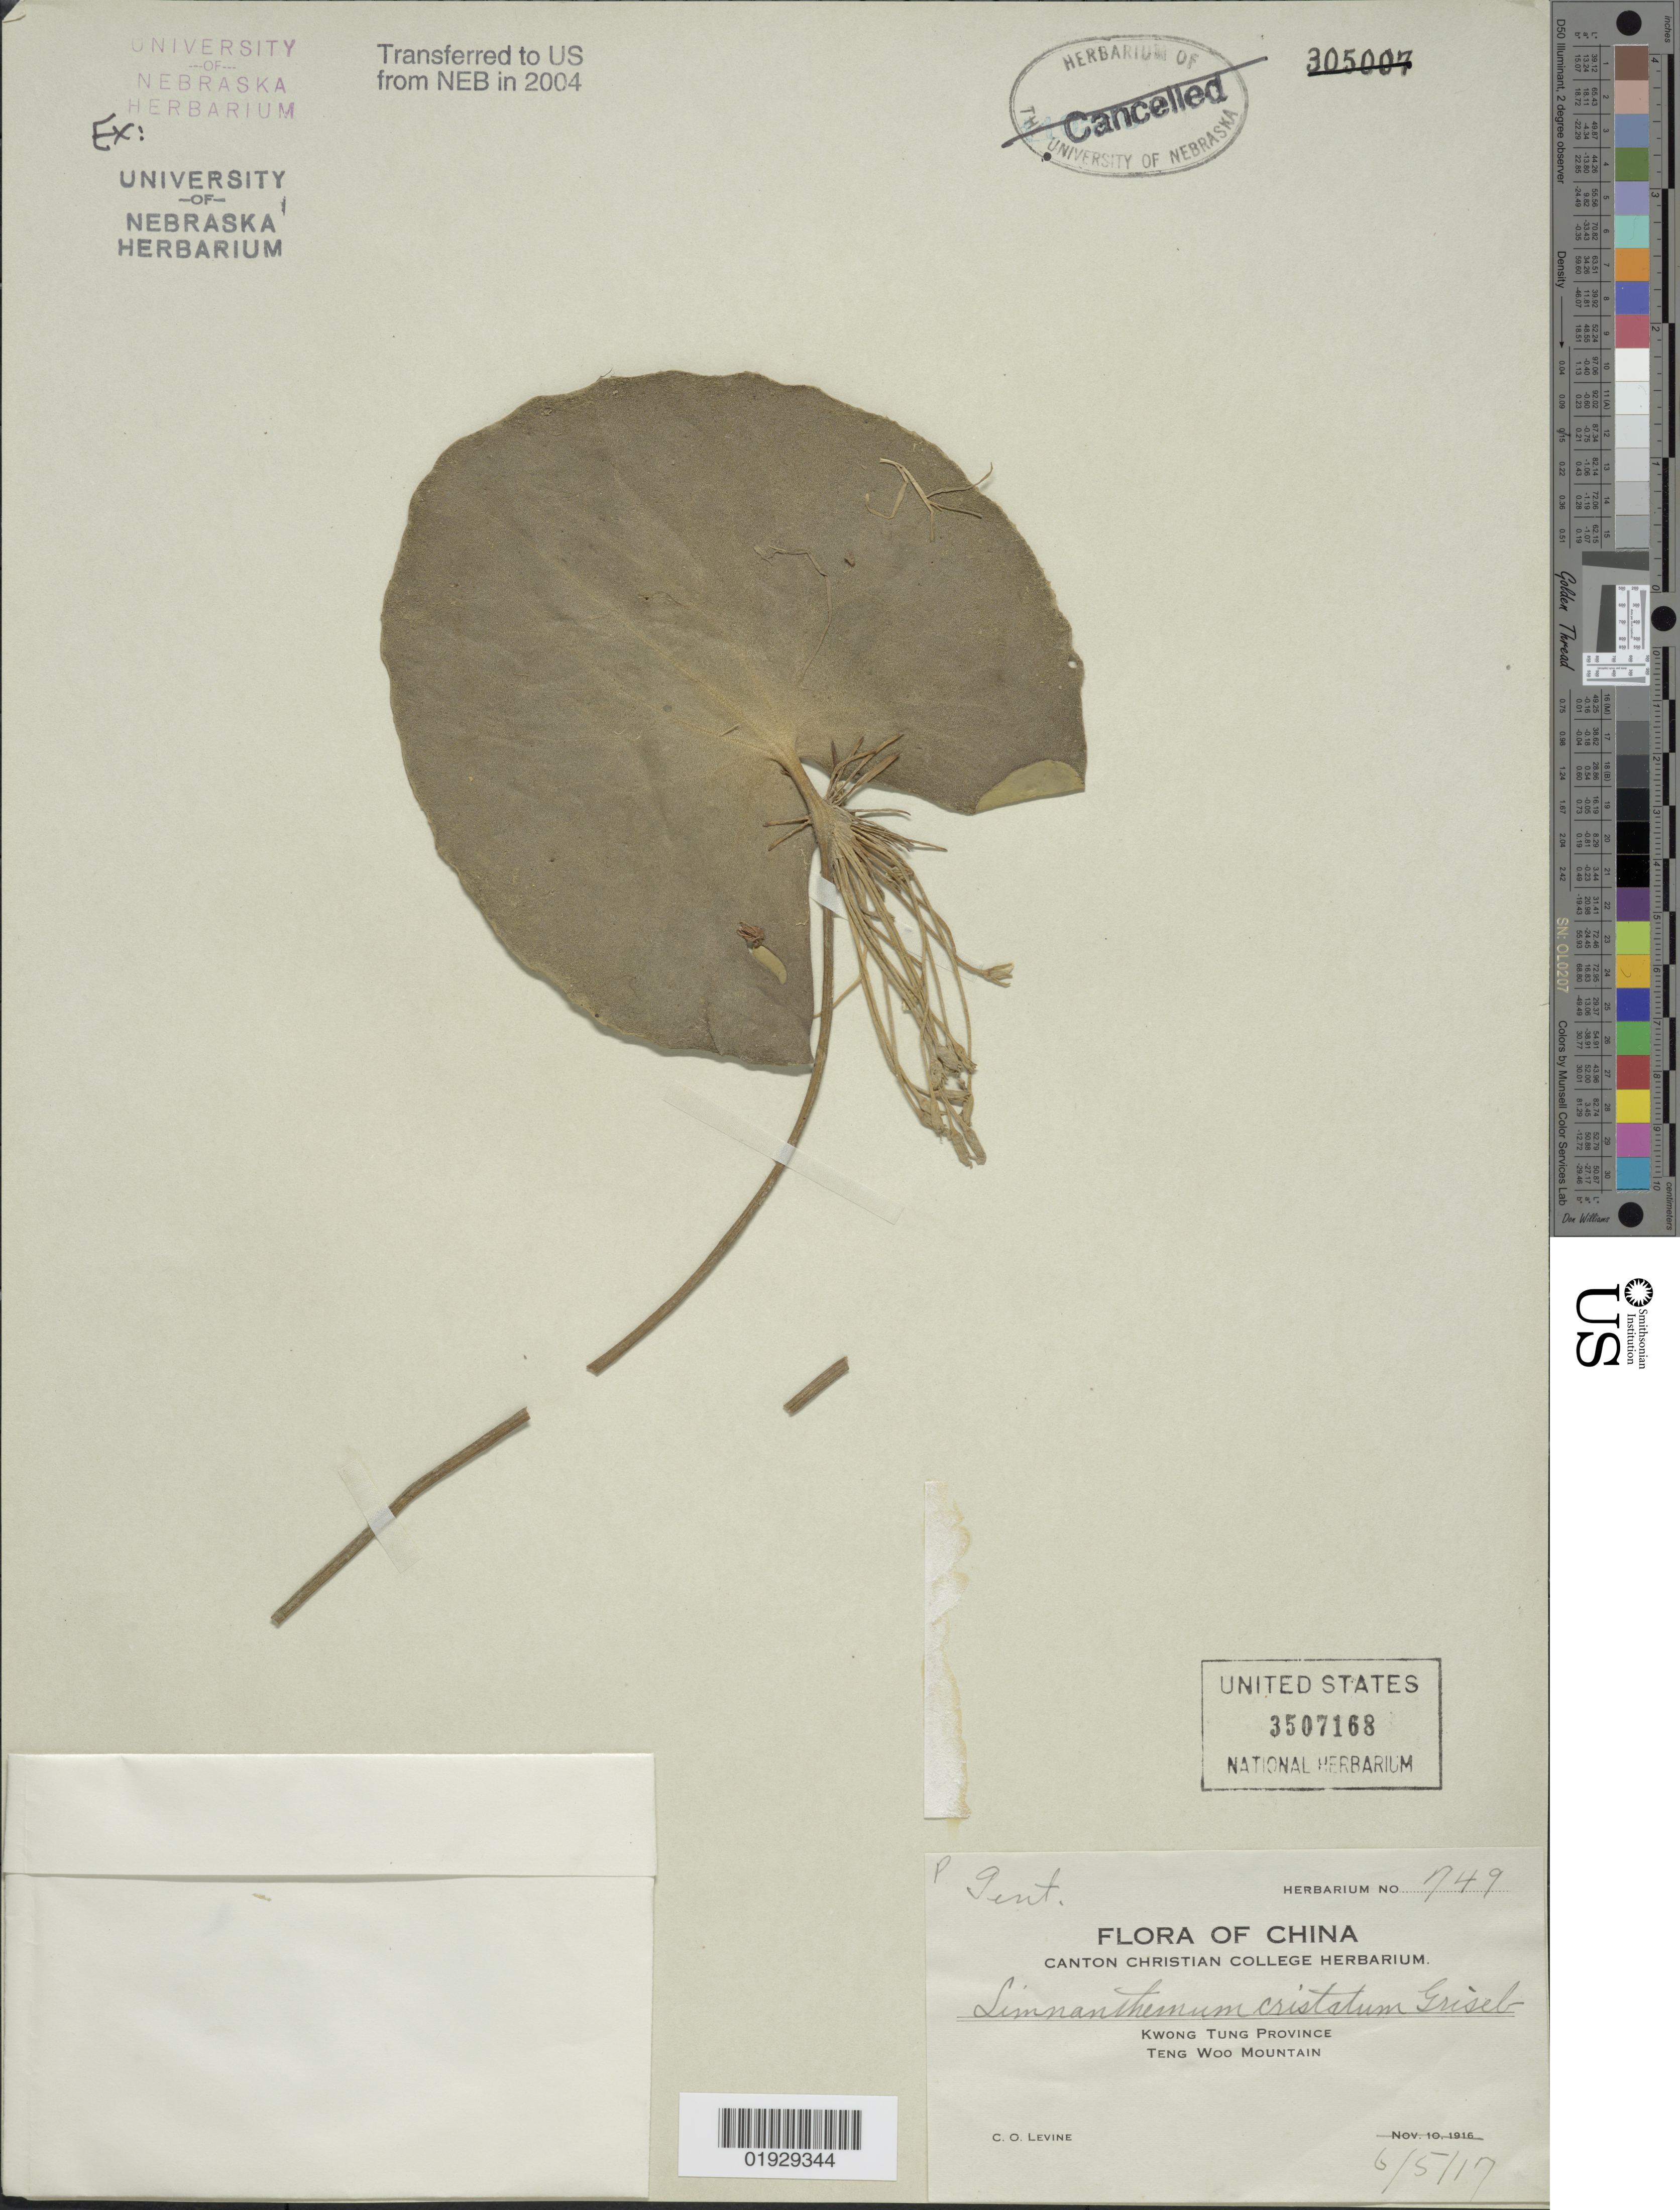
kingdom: Plantae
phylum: Tracheophyta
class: Magnoliopsida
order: Asterales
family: Menyanthaceae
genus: Nymphoides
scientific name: Nymphoides cristata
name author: (Roxb.) Kuntze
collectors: C. O. Levine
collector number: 749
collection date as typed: Transcribed d/m/y: 6/5/17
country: China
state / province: Guangdong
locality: Kwong Tung Province. Teng Woo Mountain.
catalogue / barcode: US 3507168